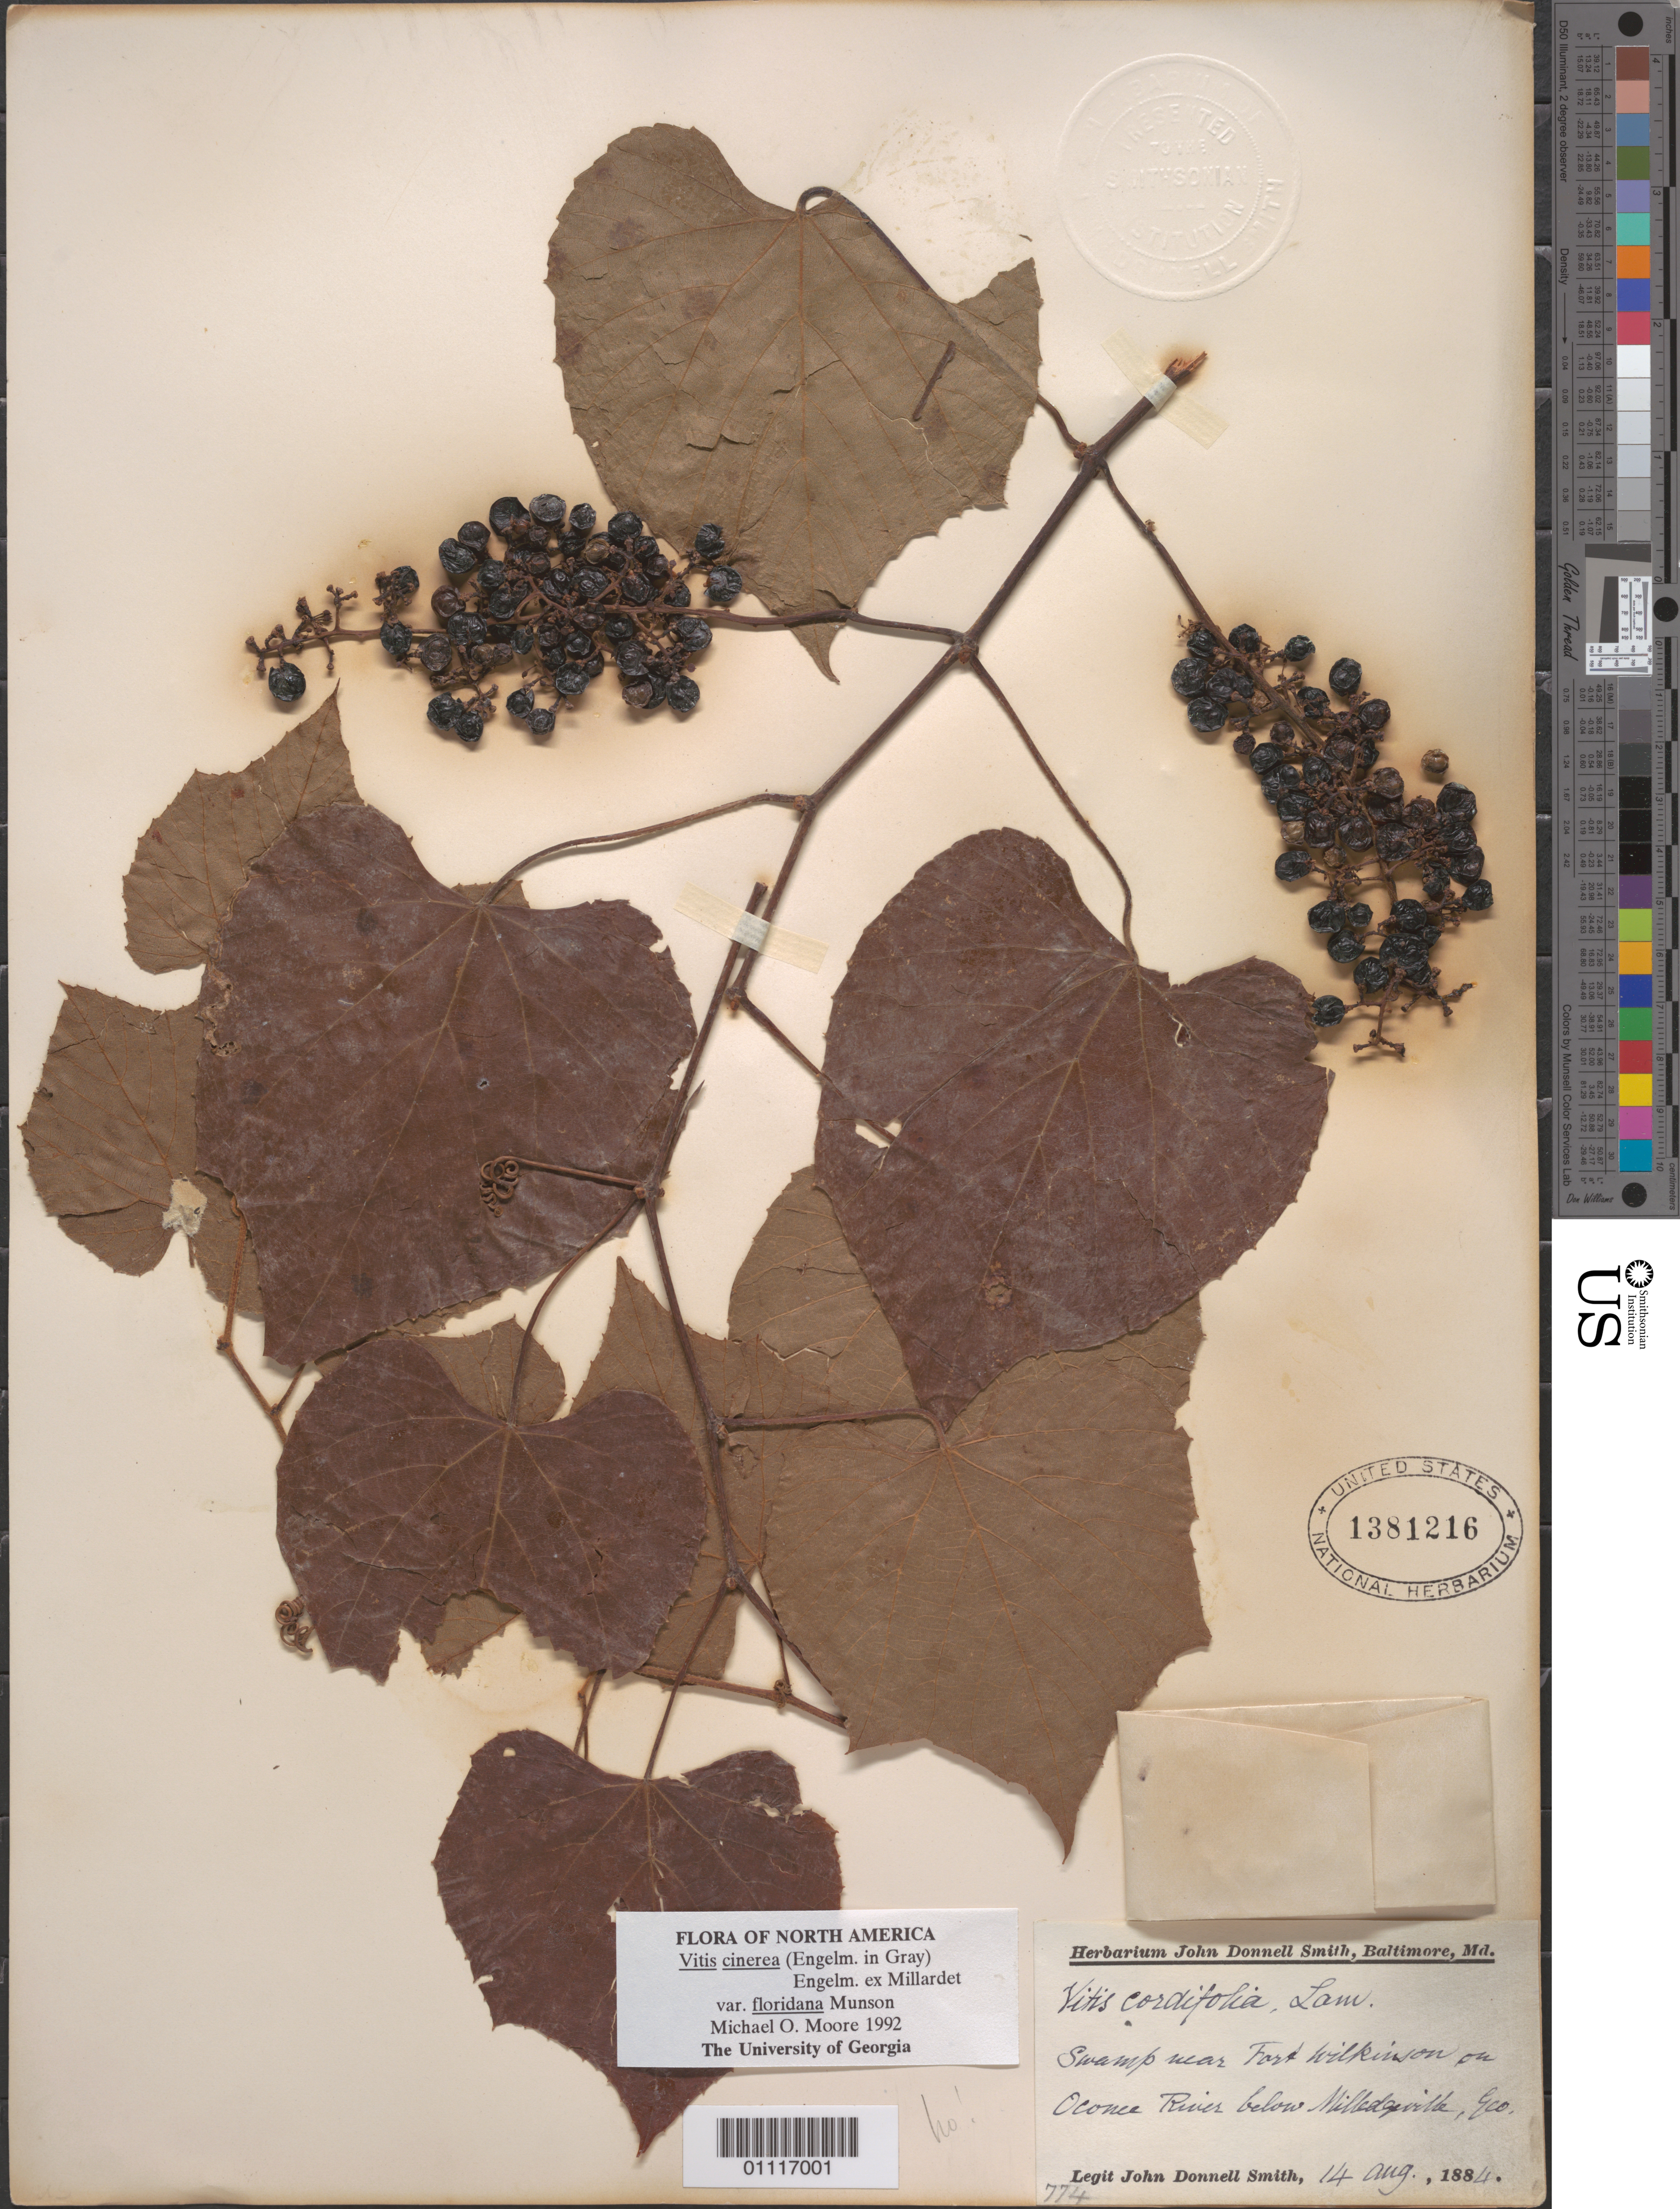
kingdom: Plantae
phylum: Tracheophyta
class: Magnoliopsida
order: Vitales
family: Vitaceae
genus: Vitis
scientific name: Vitis cinerea var. floridana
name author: Munson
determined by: Moore, M. O.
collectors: ex Herb. John Donnell Smith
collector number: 774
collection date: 1884-08-14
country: United States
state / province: Georgia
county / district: Baldwin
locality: Swamp near Fort Wilkinson on Oconee River below Milledgeville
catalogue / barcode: US 1381216